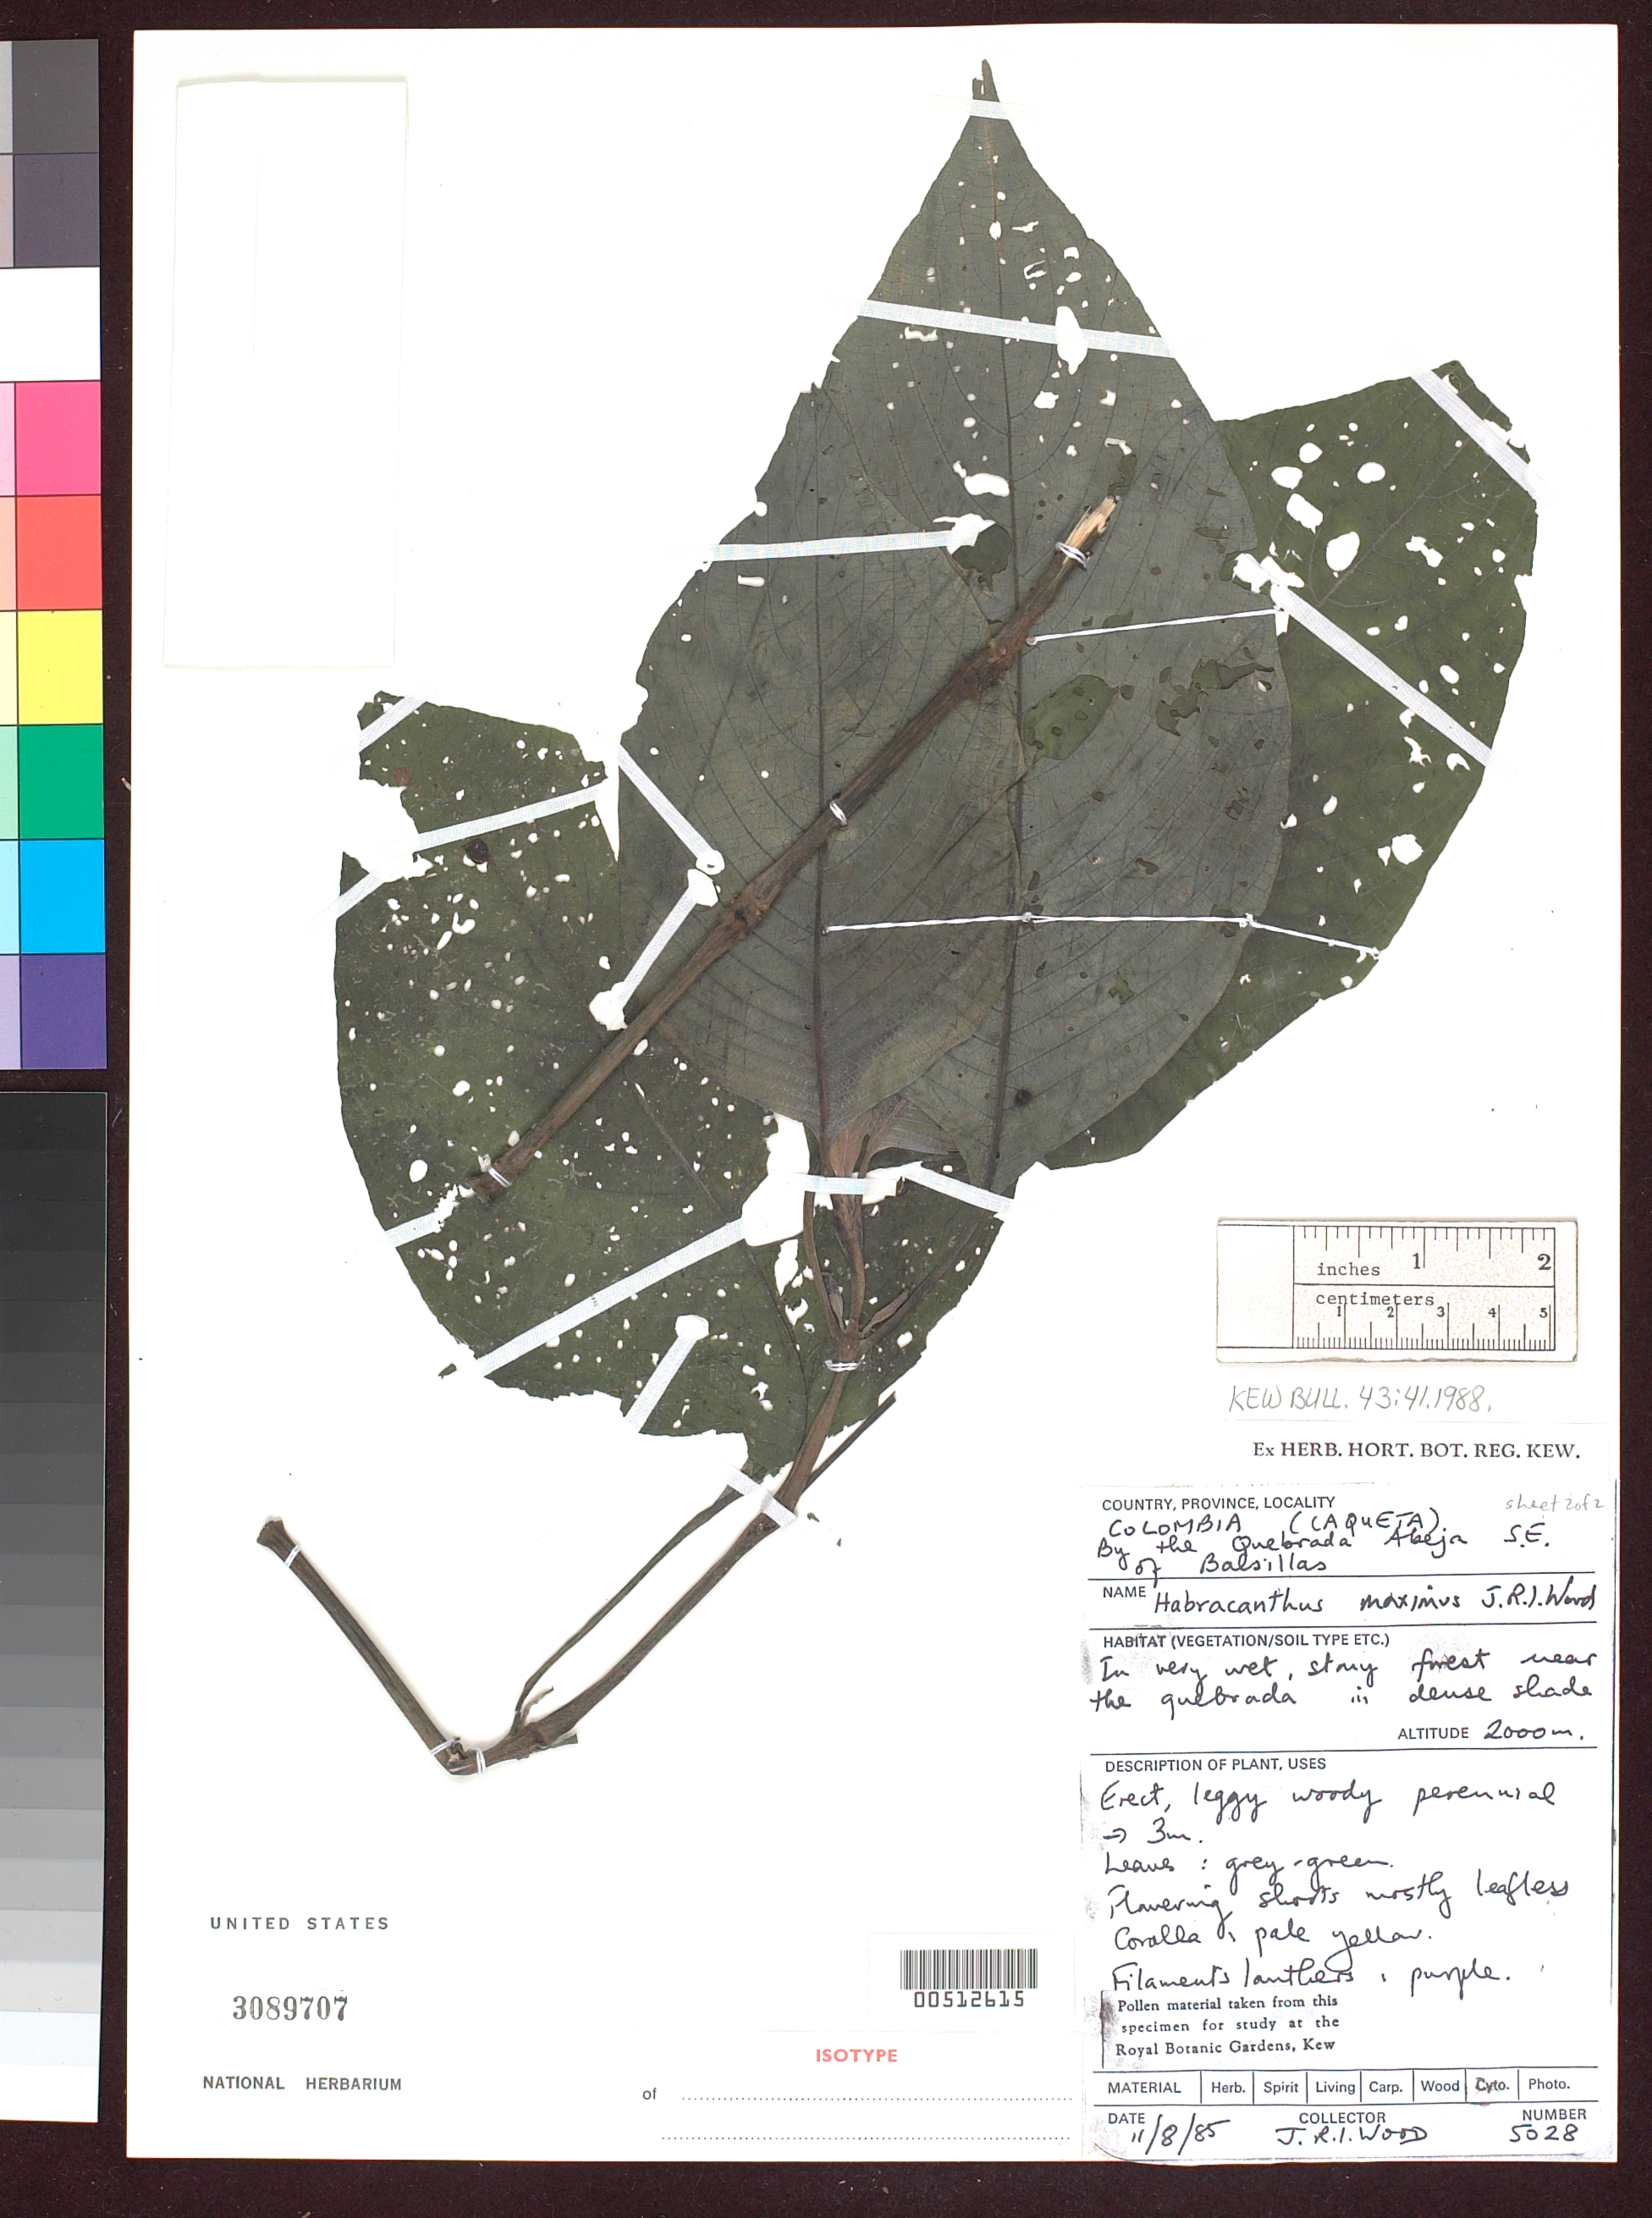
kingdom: Plantae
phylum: Tracheophyta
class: Magnoliopsida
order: Lamiales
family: Acanthaceae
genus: Habracanthus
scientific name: Habracanthus maximus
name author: J.R.I. Wood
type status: Isotype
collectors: J. R. I. Wood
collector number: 5028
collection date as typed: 11 Aug 1985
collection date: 1985-08-11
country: Colombia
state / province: Caquetá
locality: By Quebrada Abeja SE of Balsillas.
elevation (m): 2000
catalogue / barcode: US 3089707